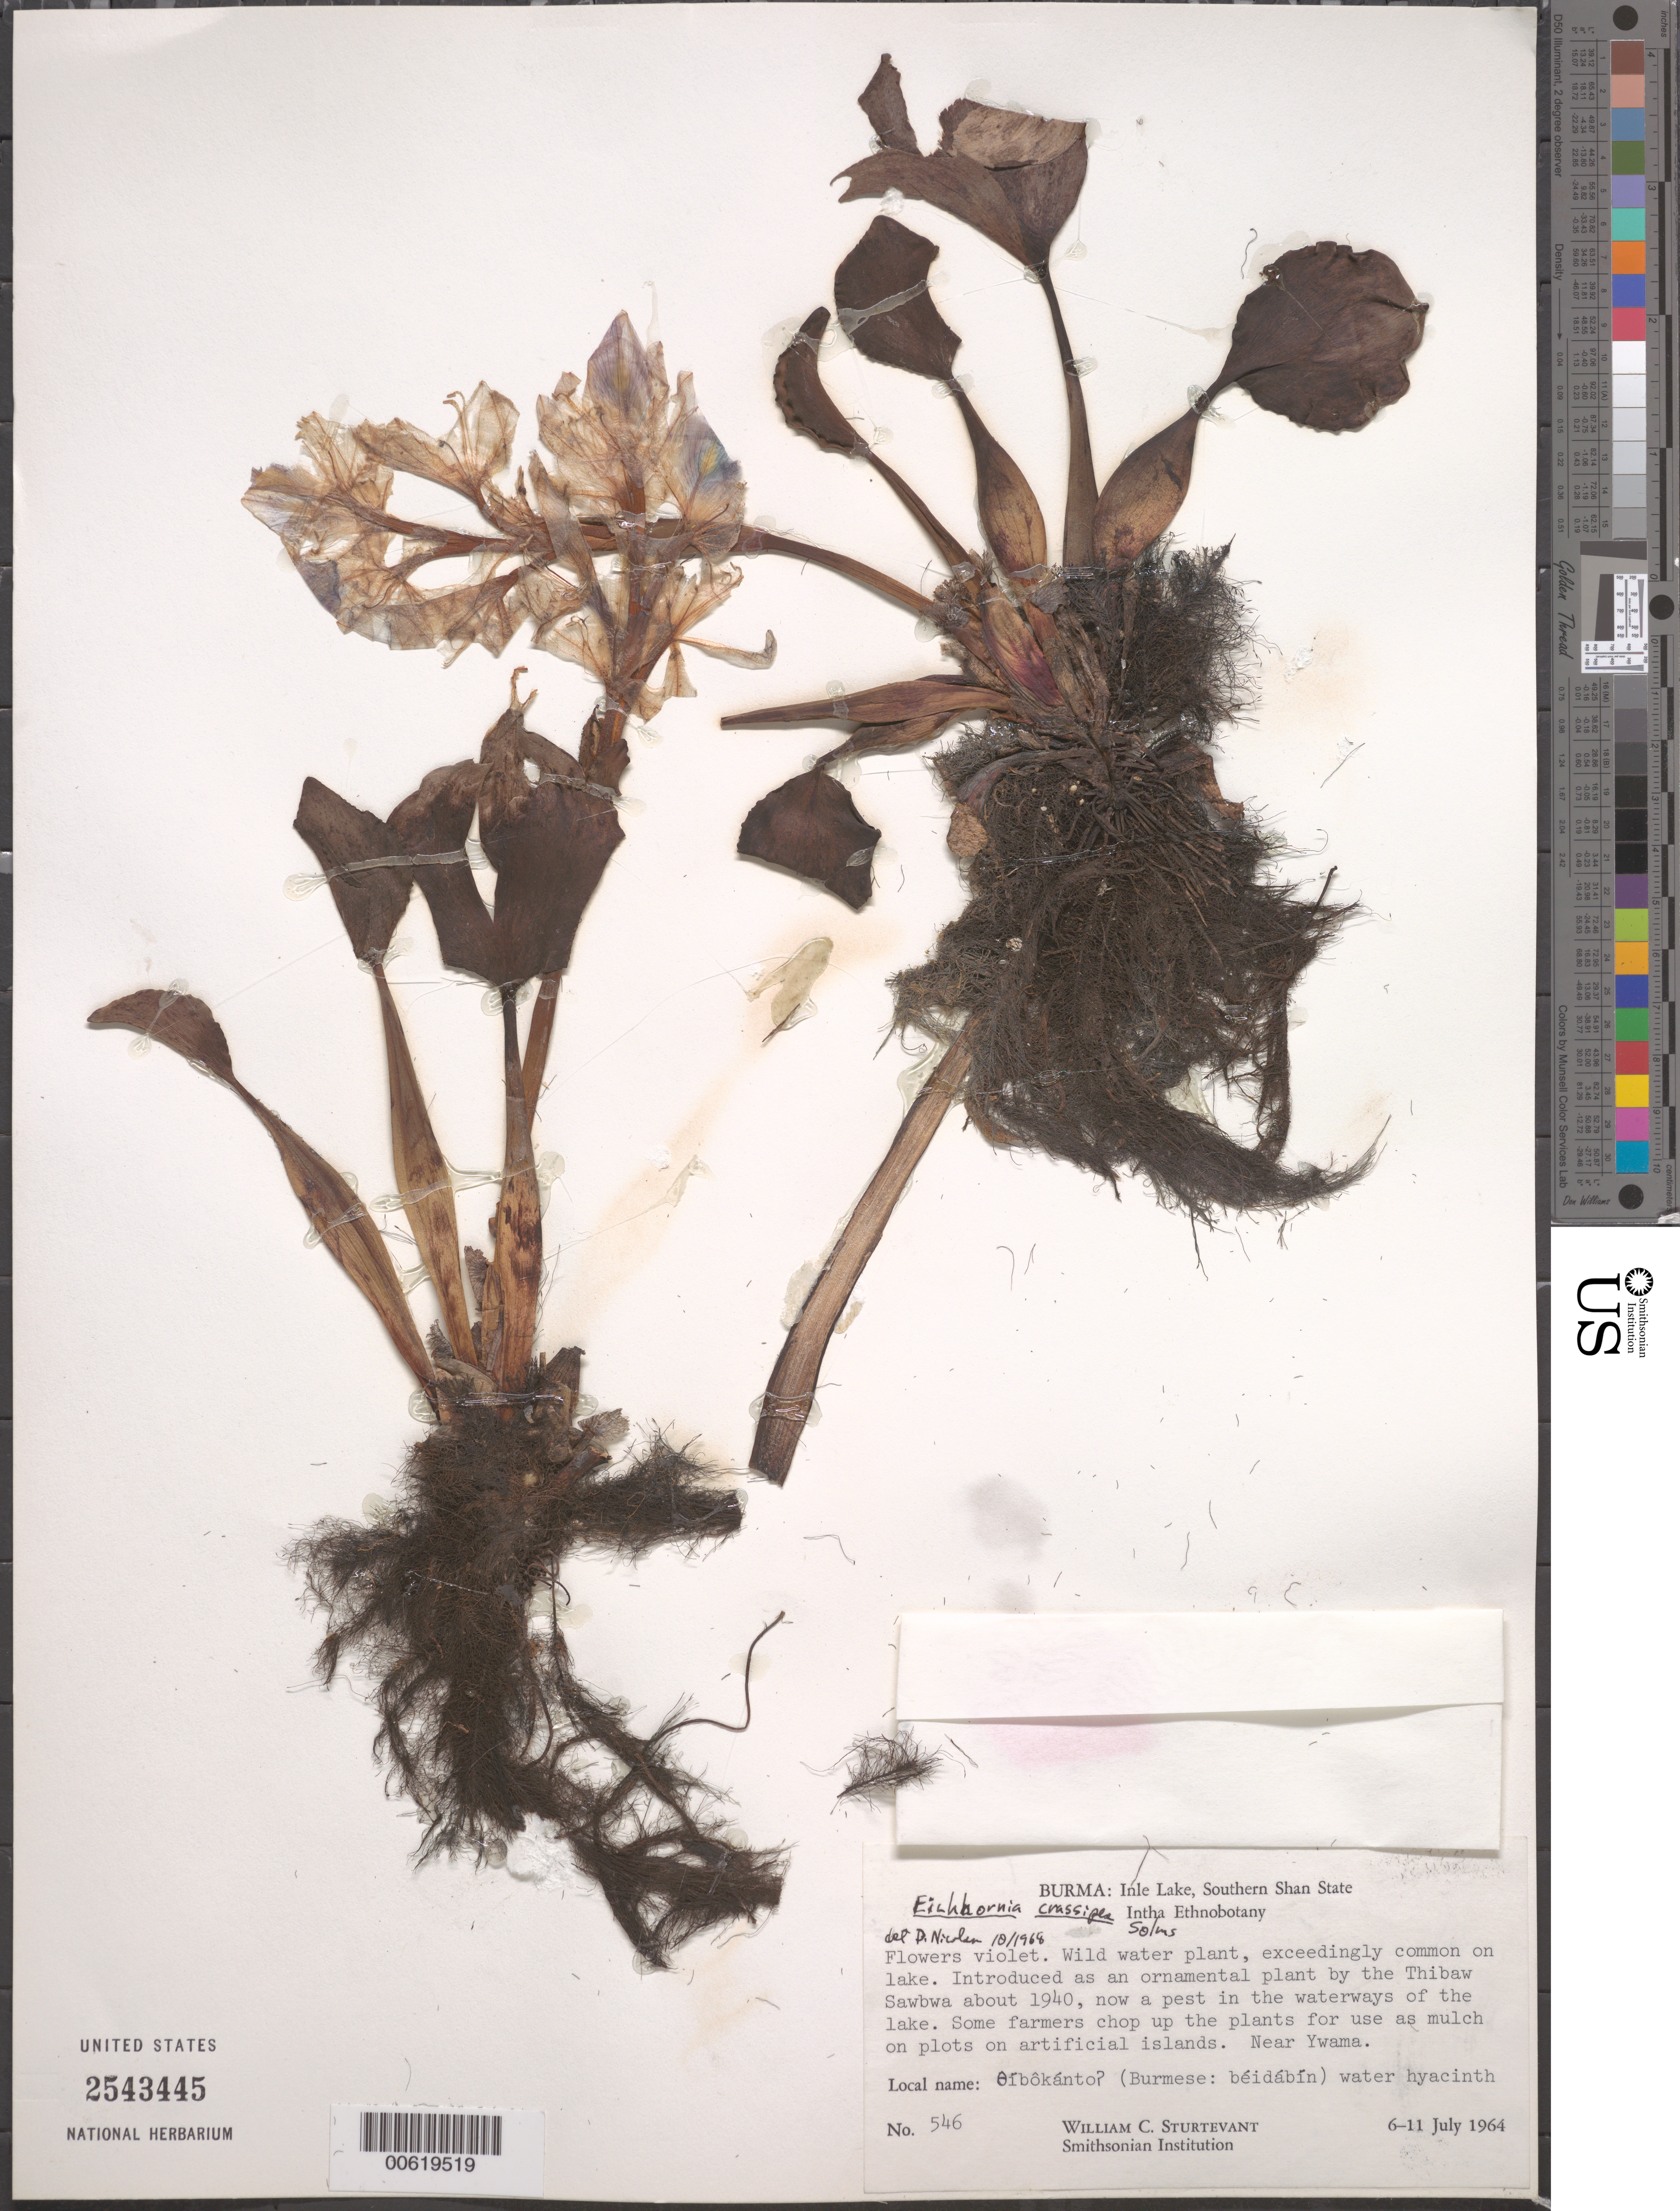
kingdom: Plantae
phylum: Tracheophyta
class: Liliopsida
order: Commelinales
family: Pontederiaceae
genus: Eichhornia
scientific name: Eichhornia crassipes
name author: (Mart.) Solms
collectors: W. Sturtevant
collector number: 546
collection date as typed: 11 Jul 1964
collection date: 1964-07-11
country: Myanmar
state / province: Shan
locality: Inle Lake, near Ywama.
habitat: On lake.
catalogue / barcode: US 2543445